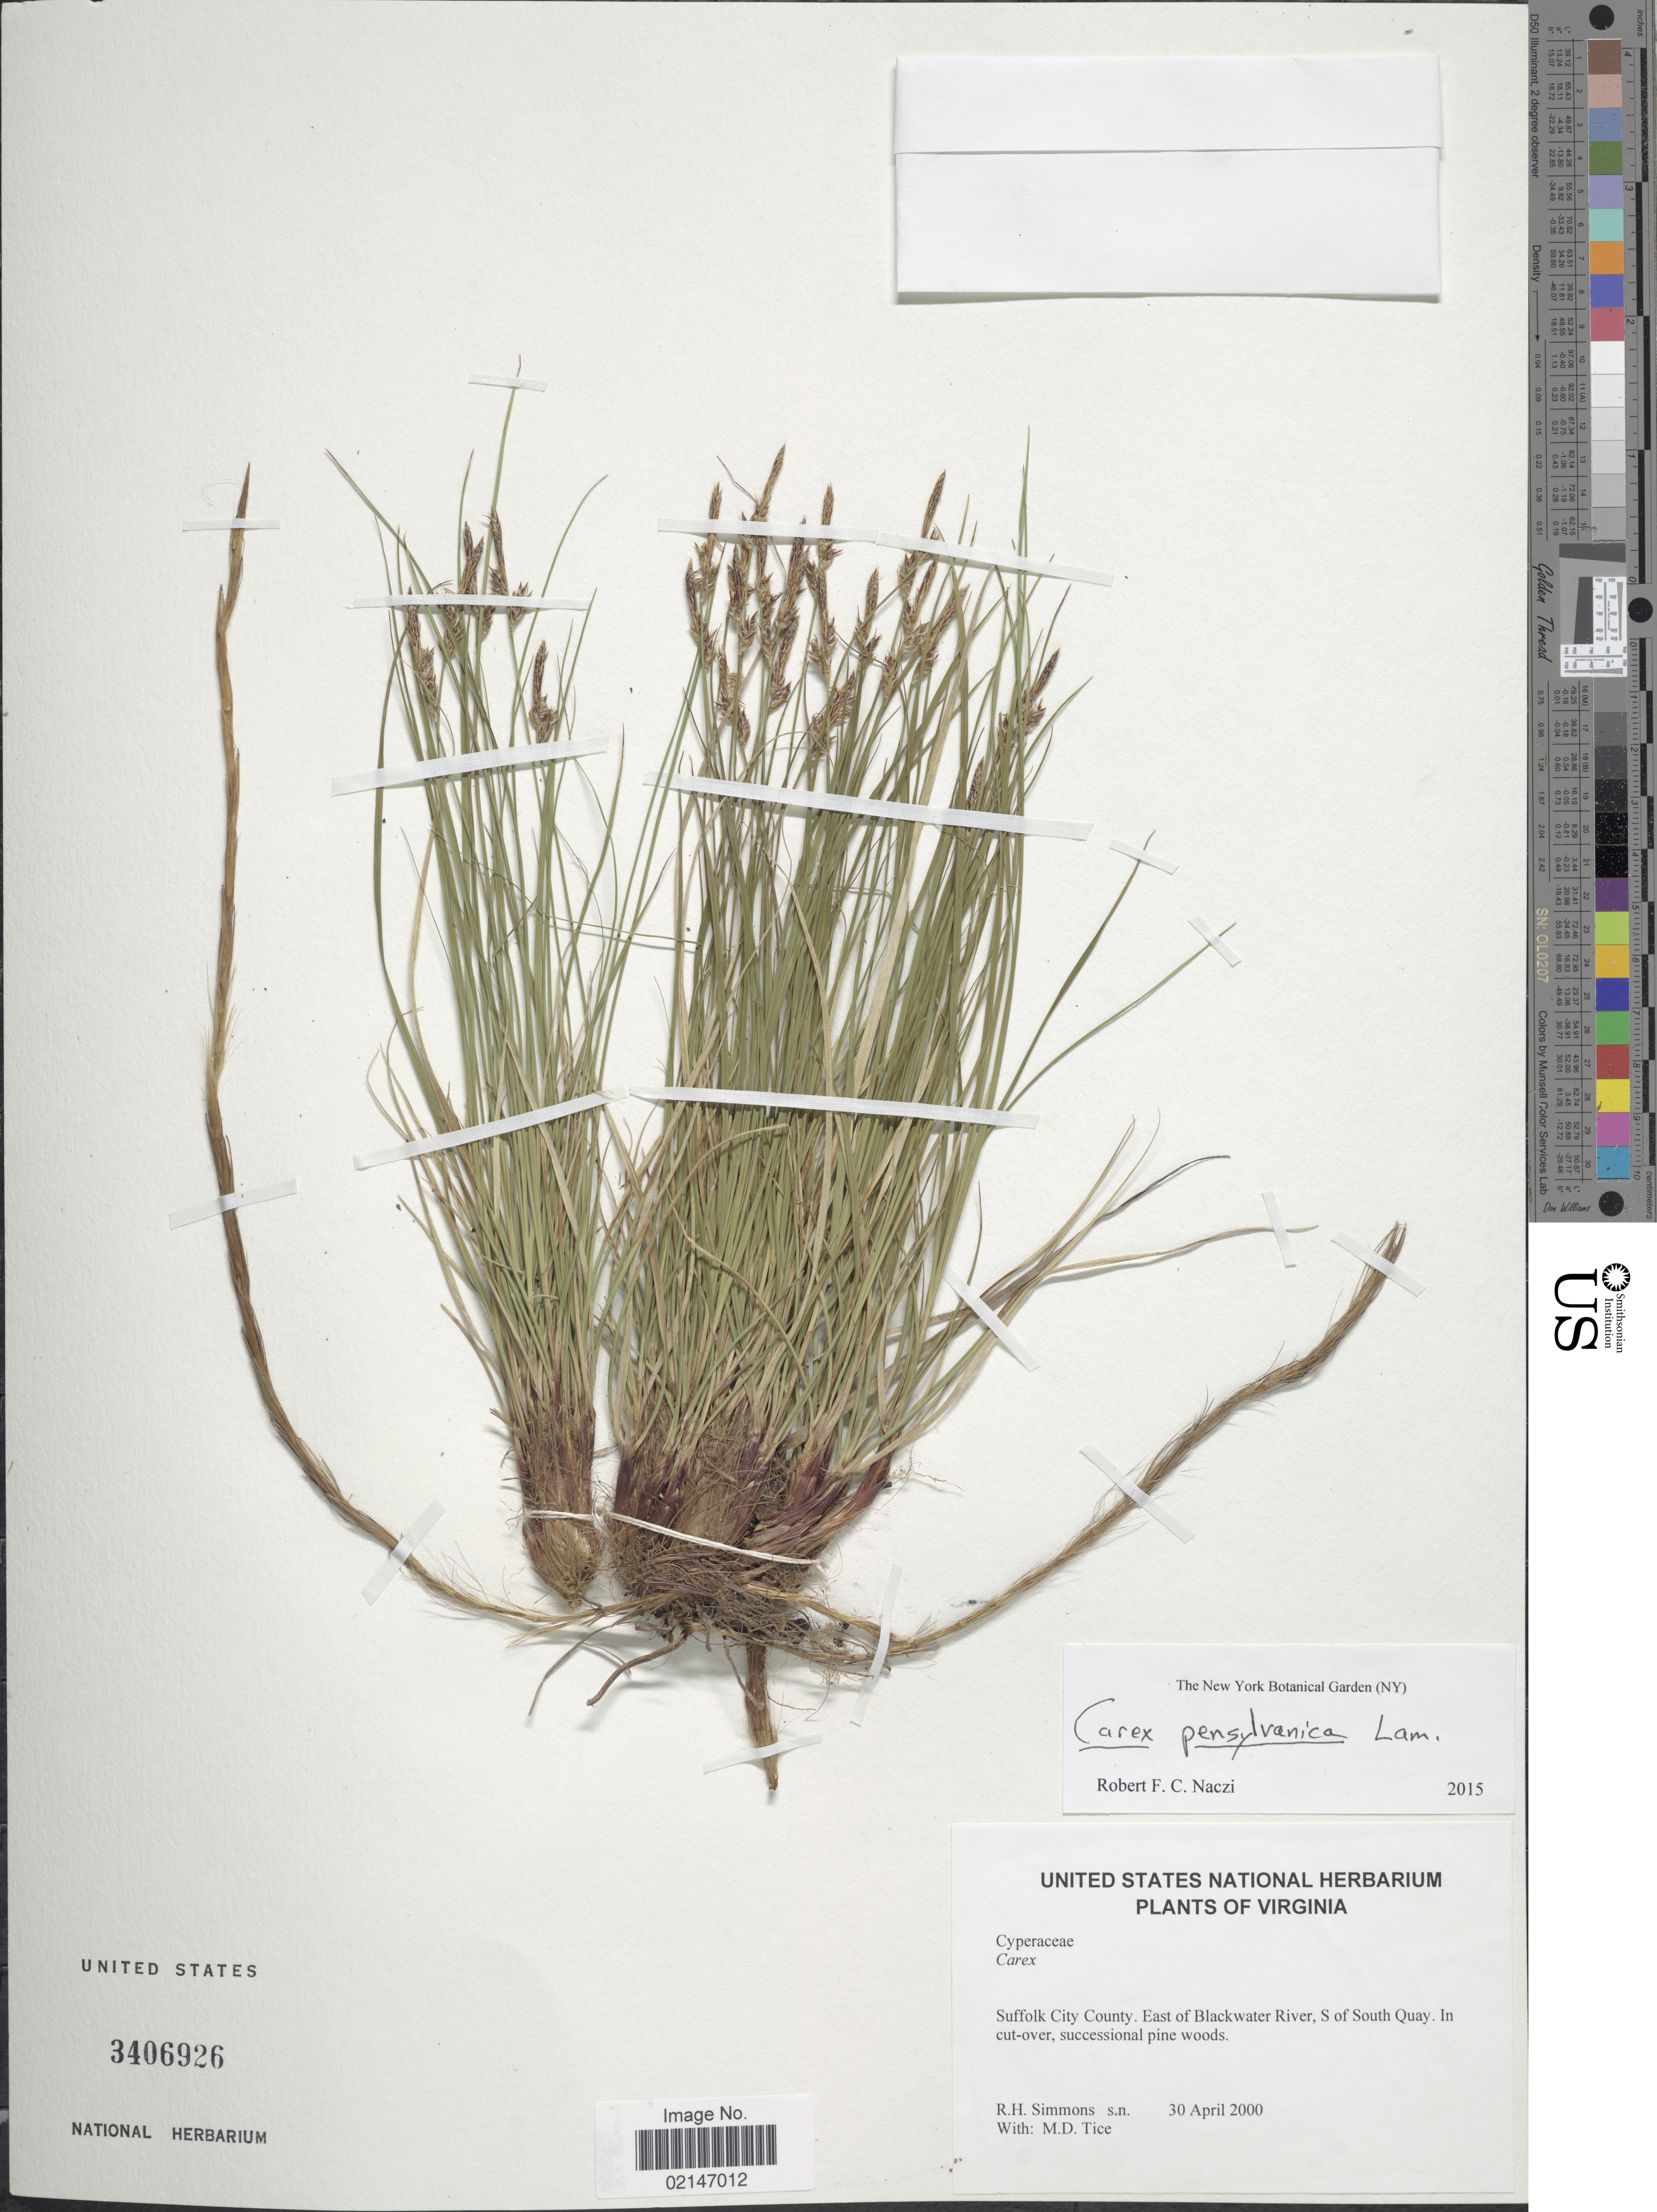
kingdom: Plantae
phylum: Tracheophyta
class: Liliopsida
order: Poales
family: Cyperaceae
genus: Carex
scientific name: Carex pensylvanica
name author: Lam.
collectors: R. H. Simmons & M. Tice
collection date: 2000-04-30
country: United States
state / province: Virginia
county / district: City of Suffolk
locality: Suffolk City County, East of Blackwater River, S of South Quay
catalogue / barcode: US 3406926